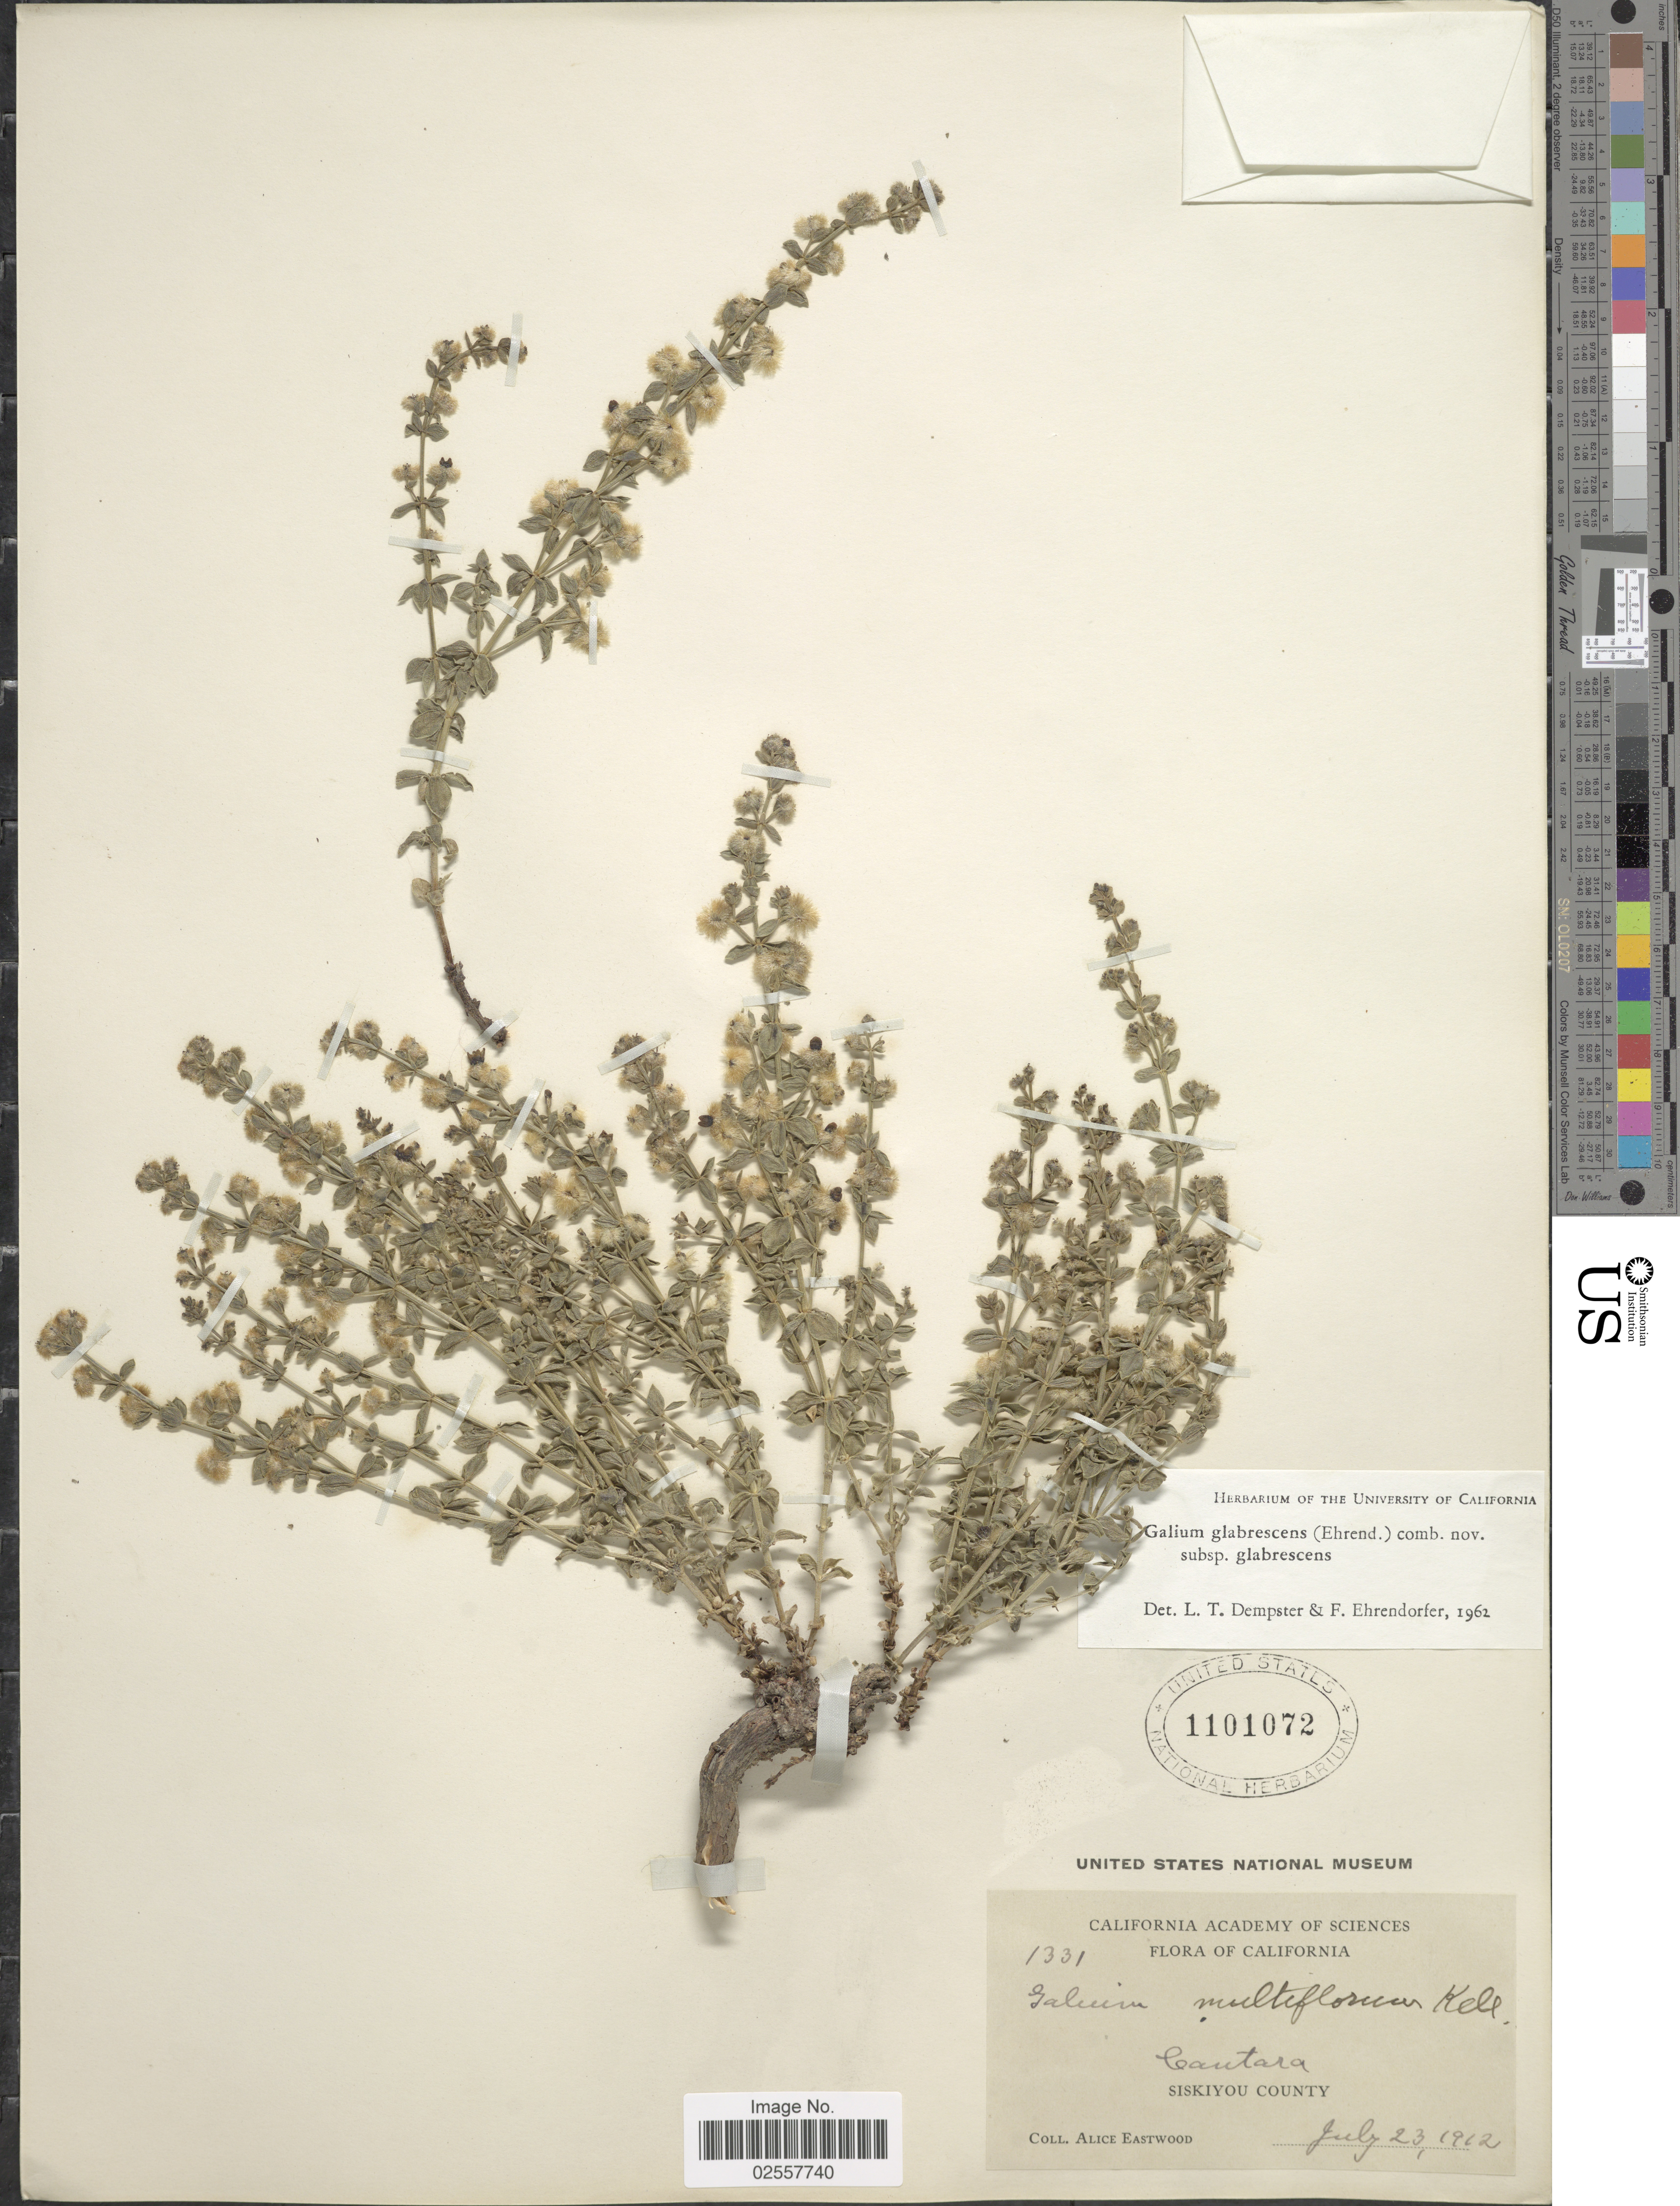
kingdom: Plantae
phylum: Tracheophyta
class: Magnoliopsida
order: Gentianales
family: Rubiaceae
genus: Galium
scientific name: Galium glabrescens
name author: (Ehrend.) Dempster & Ehrend.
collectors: A. Eastwood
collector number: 1331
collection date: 1912-07-23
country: United States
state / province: California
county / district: Siskiyou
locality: Cantara. Siskiyou County.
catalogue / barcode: US 1101072